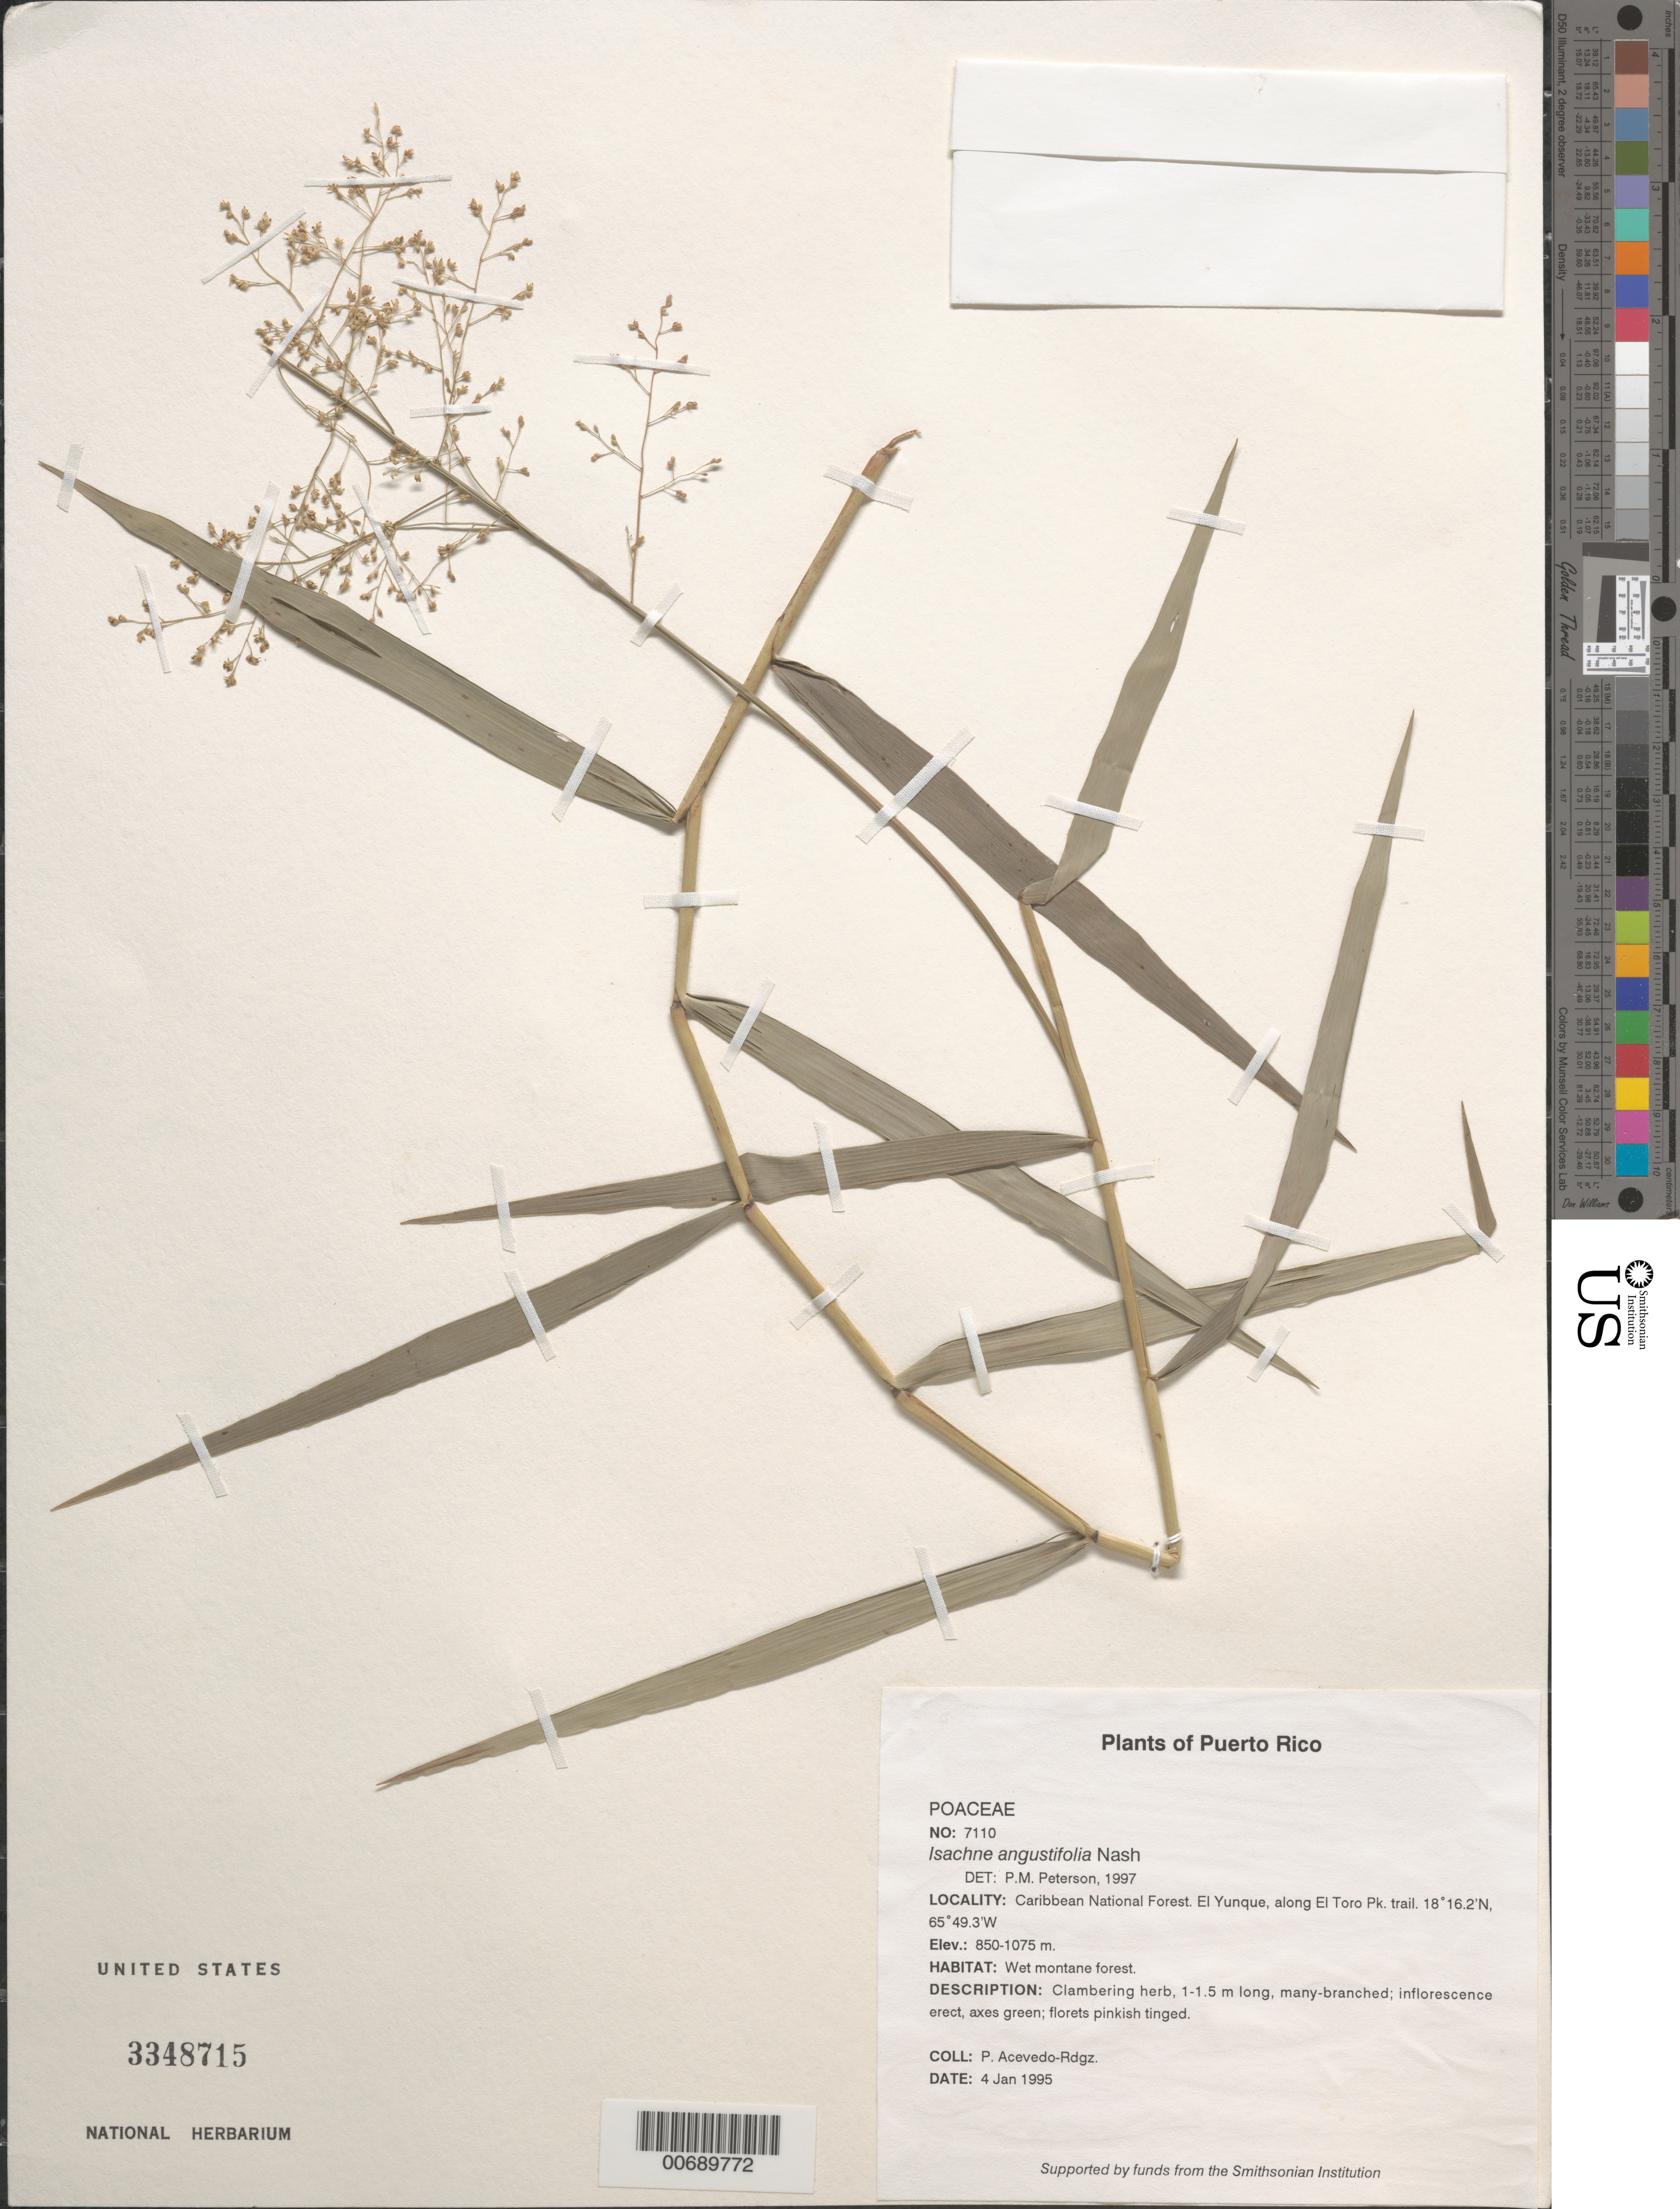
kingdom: Plantae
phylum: Tracheophyta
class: Liliopsida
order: Poales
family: Poaceae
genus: Isachne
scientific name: Isachne angustifolia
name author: Nash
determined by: Peterson, Paul M., (BOT), Smithsonian Institution - National Museum of Natural History (UNITED STATES)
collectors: P. Acevedo-Rodr.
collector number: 7110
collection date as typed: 04 Jan 1995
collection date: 1995-01-04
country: Puerto Rico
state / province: Río Grande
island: Puerto Rico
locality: Río Grande; Caribbean National Forest. El Yunque, along El Toro Pk. trail.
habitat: Wet montane forest.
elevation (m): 850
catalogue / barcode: US 3348715